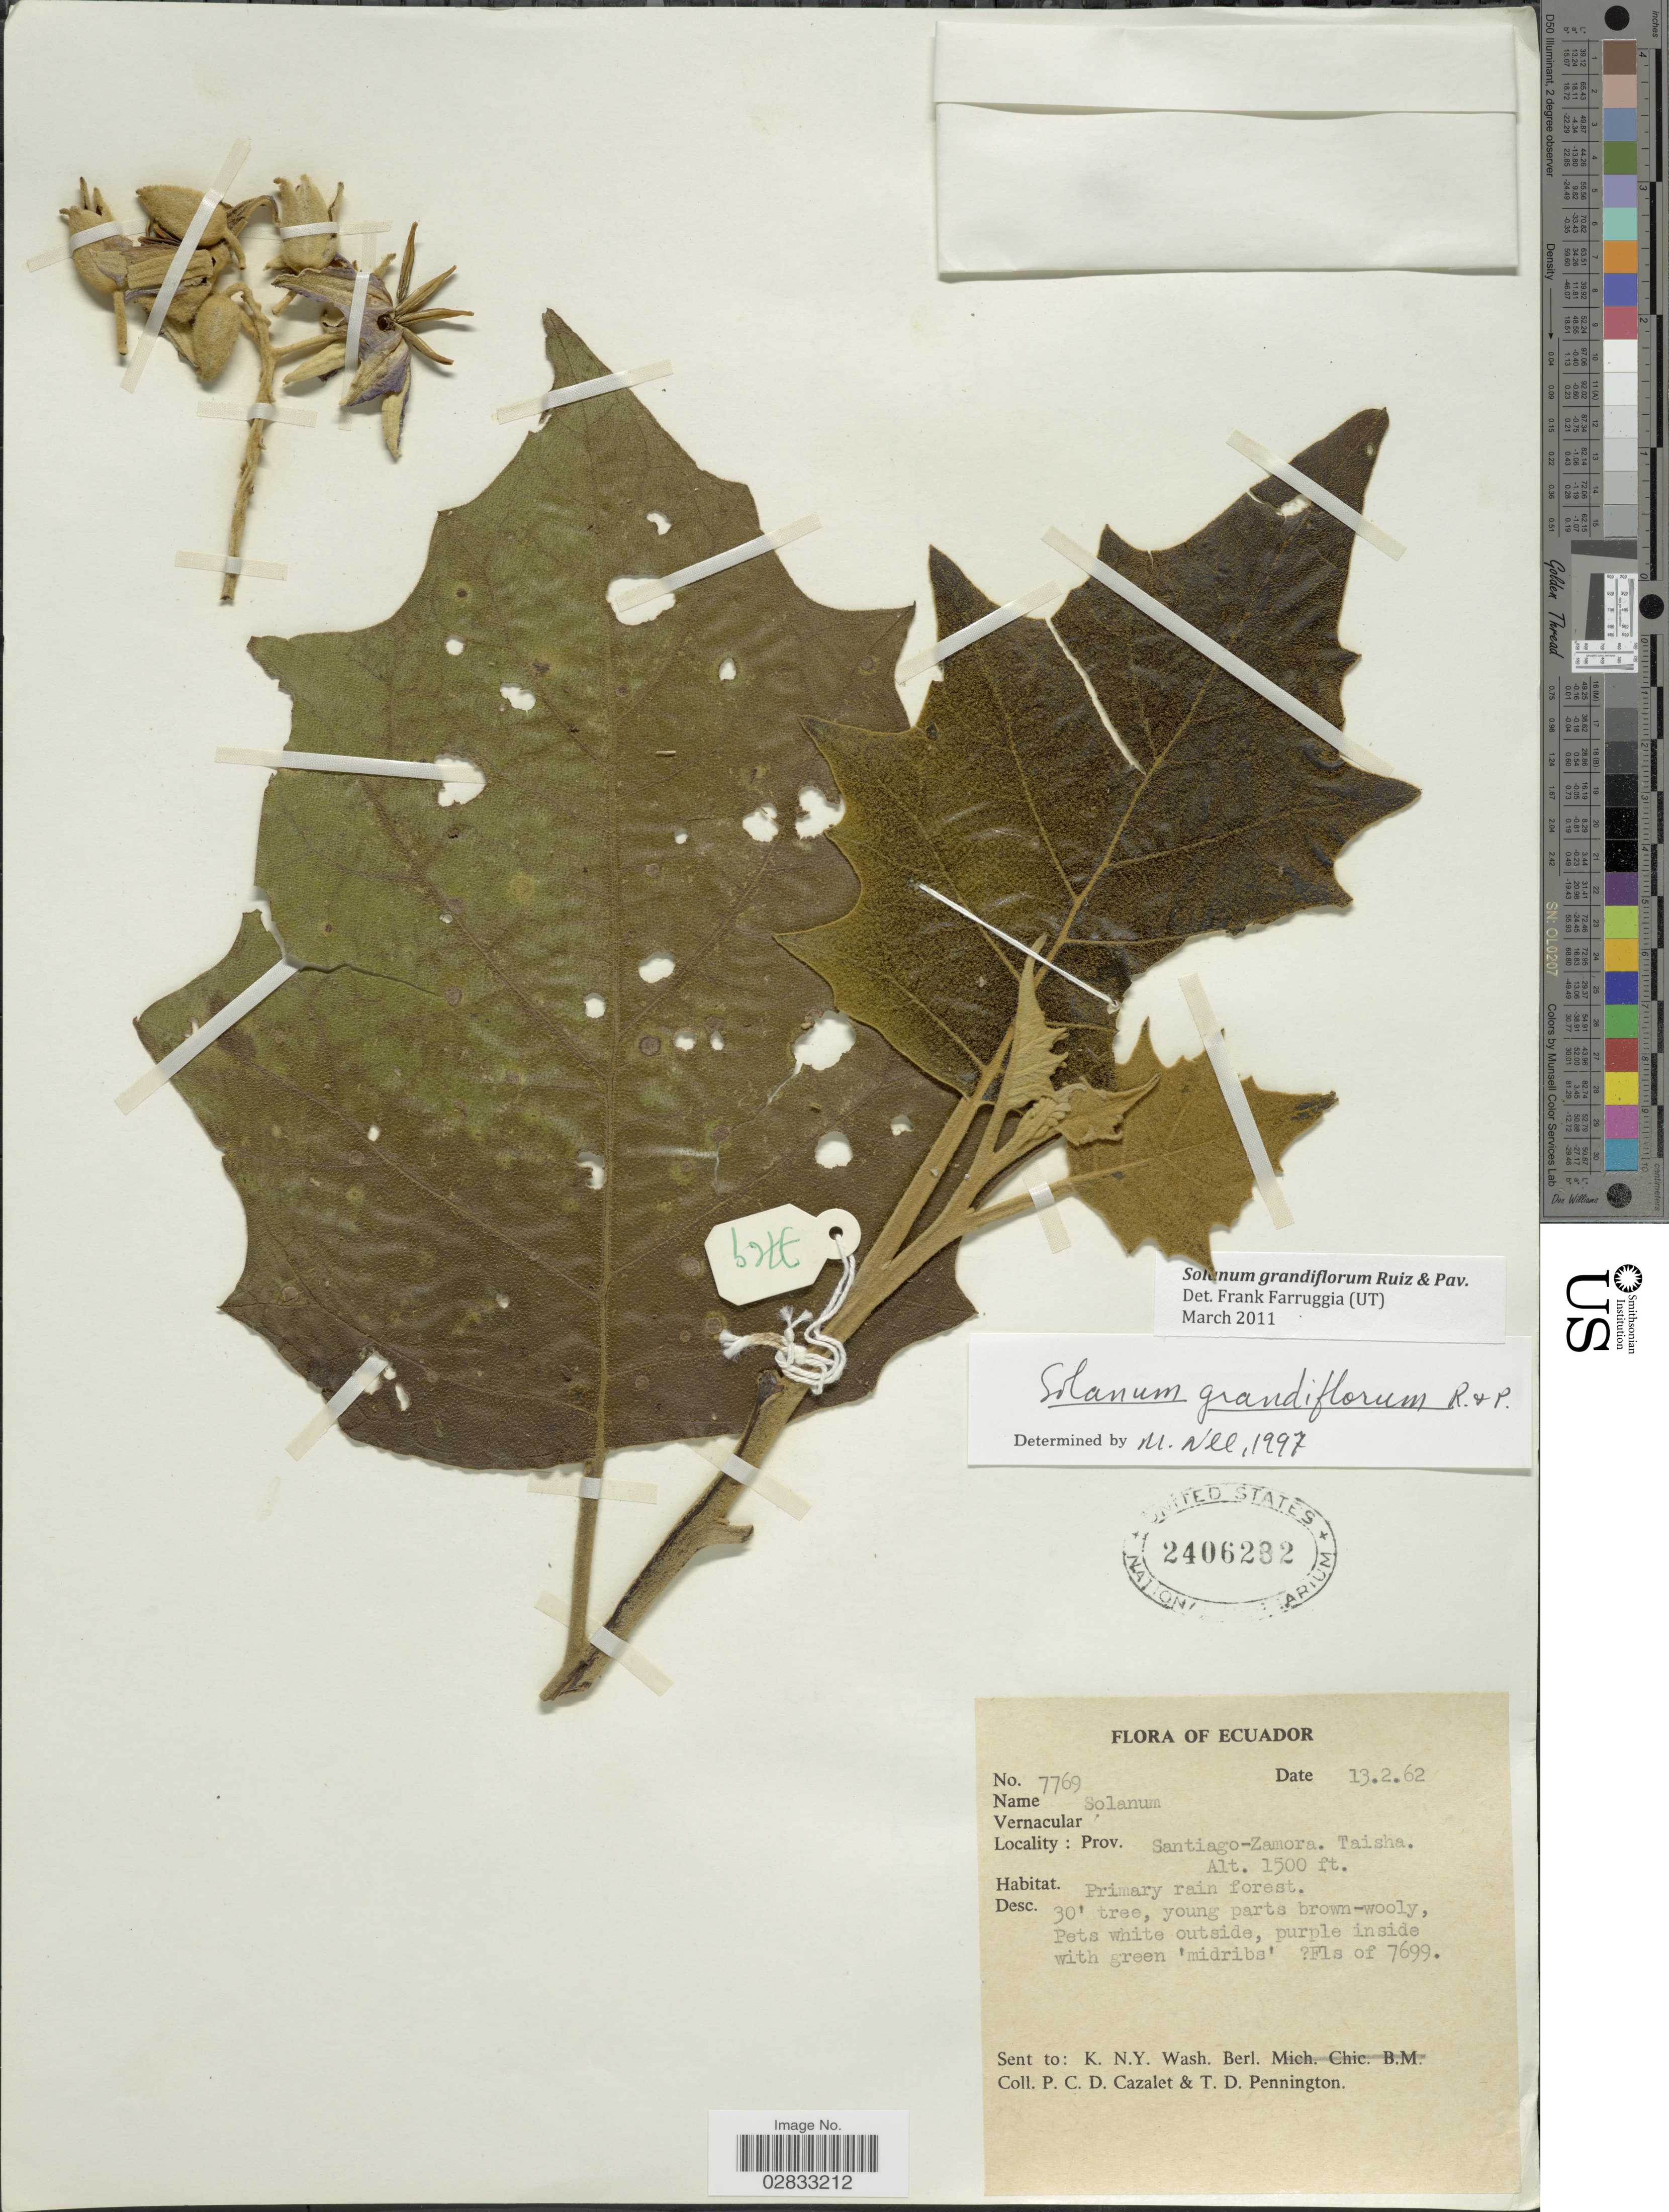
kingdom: Plantae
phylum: Tracheophyta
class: Magnoliopsida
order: Solanales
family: Solanaceae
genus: Solanum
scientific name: Solanum grandiflorum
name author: Ruiz & Pav.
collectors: P. C. D. Cazalet & T. D. Pennington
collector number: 7769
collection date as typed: Transcribed d/m/y: 13/2/62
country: Ecuador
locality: Prov. Santiago-Zamora. Taisha.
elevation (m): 457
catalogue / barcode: US 2406282